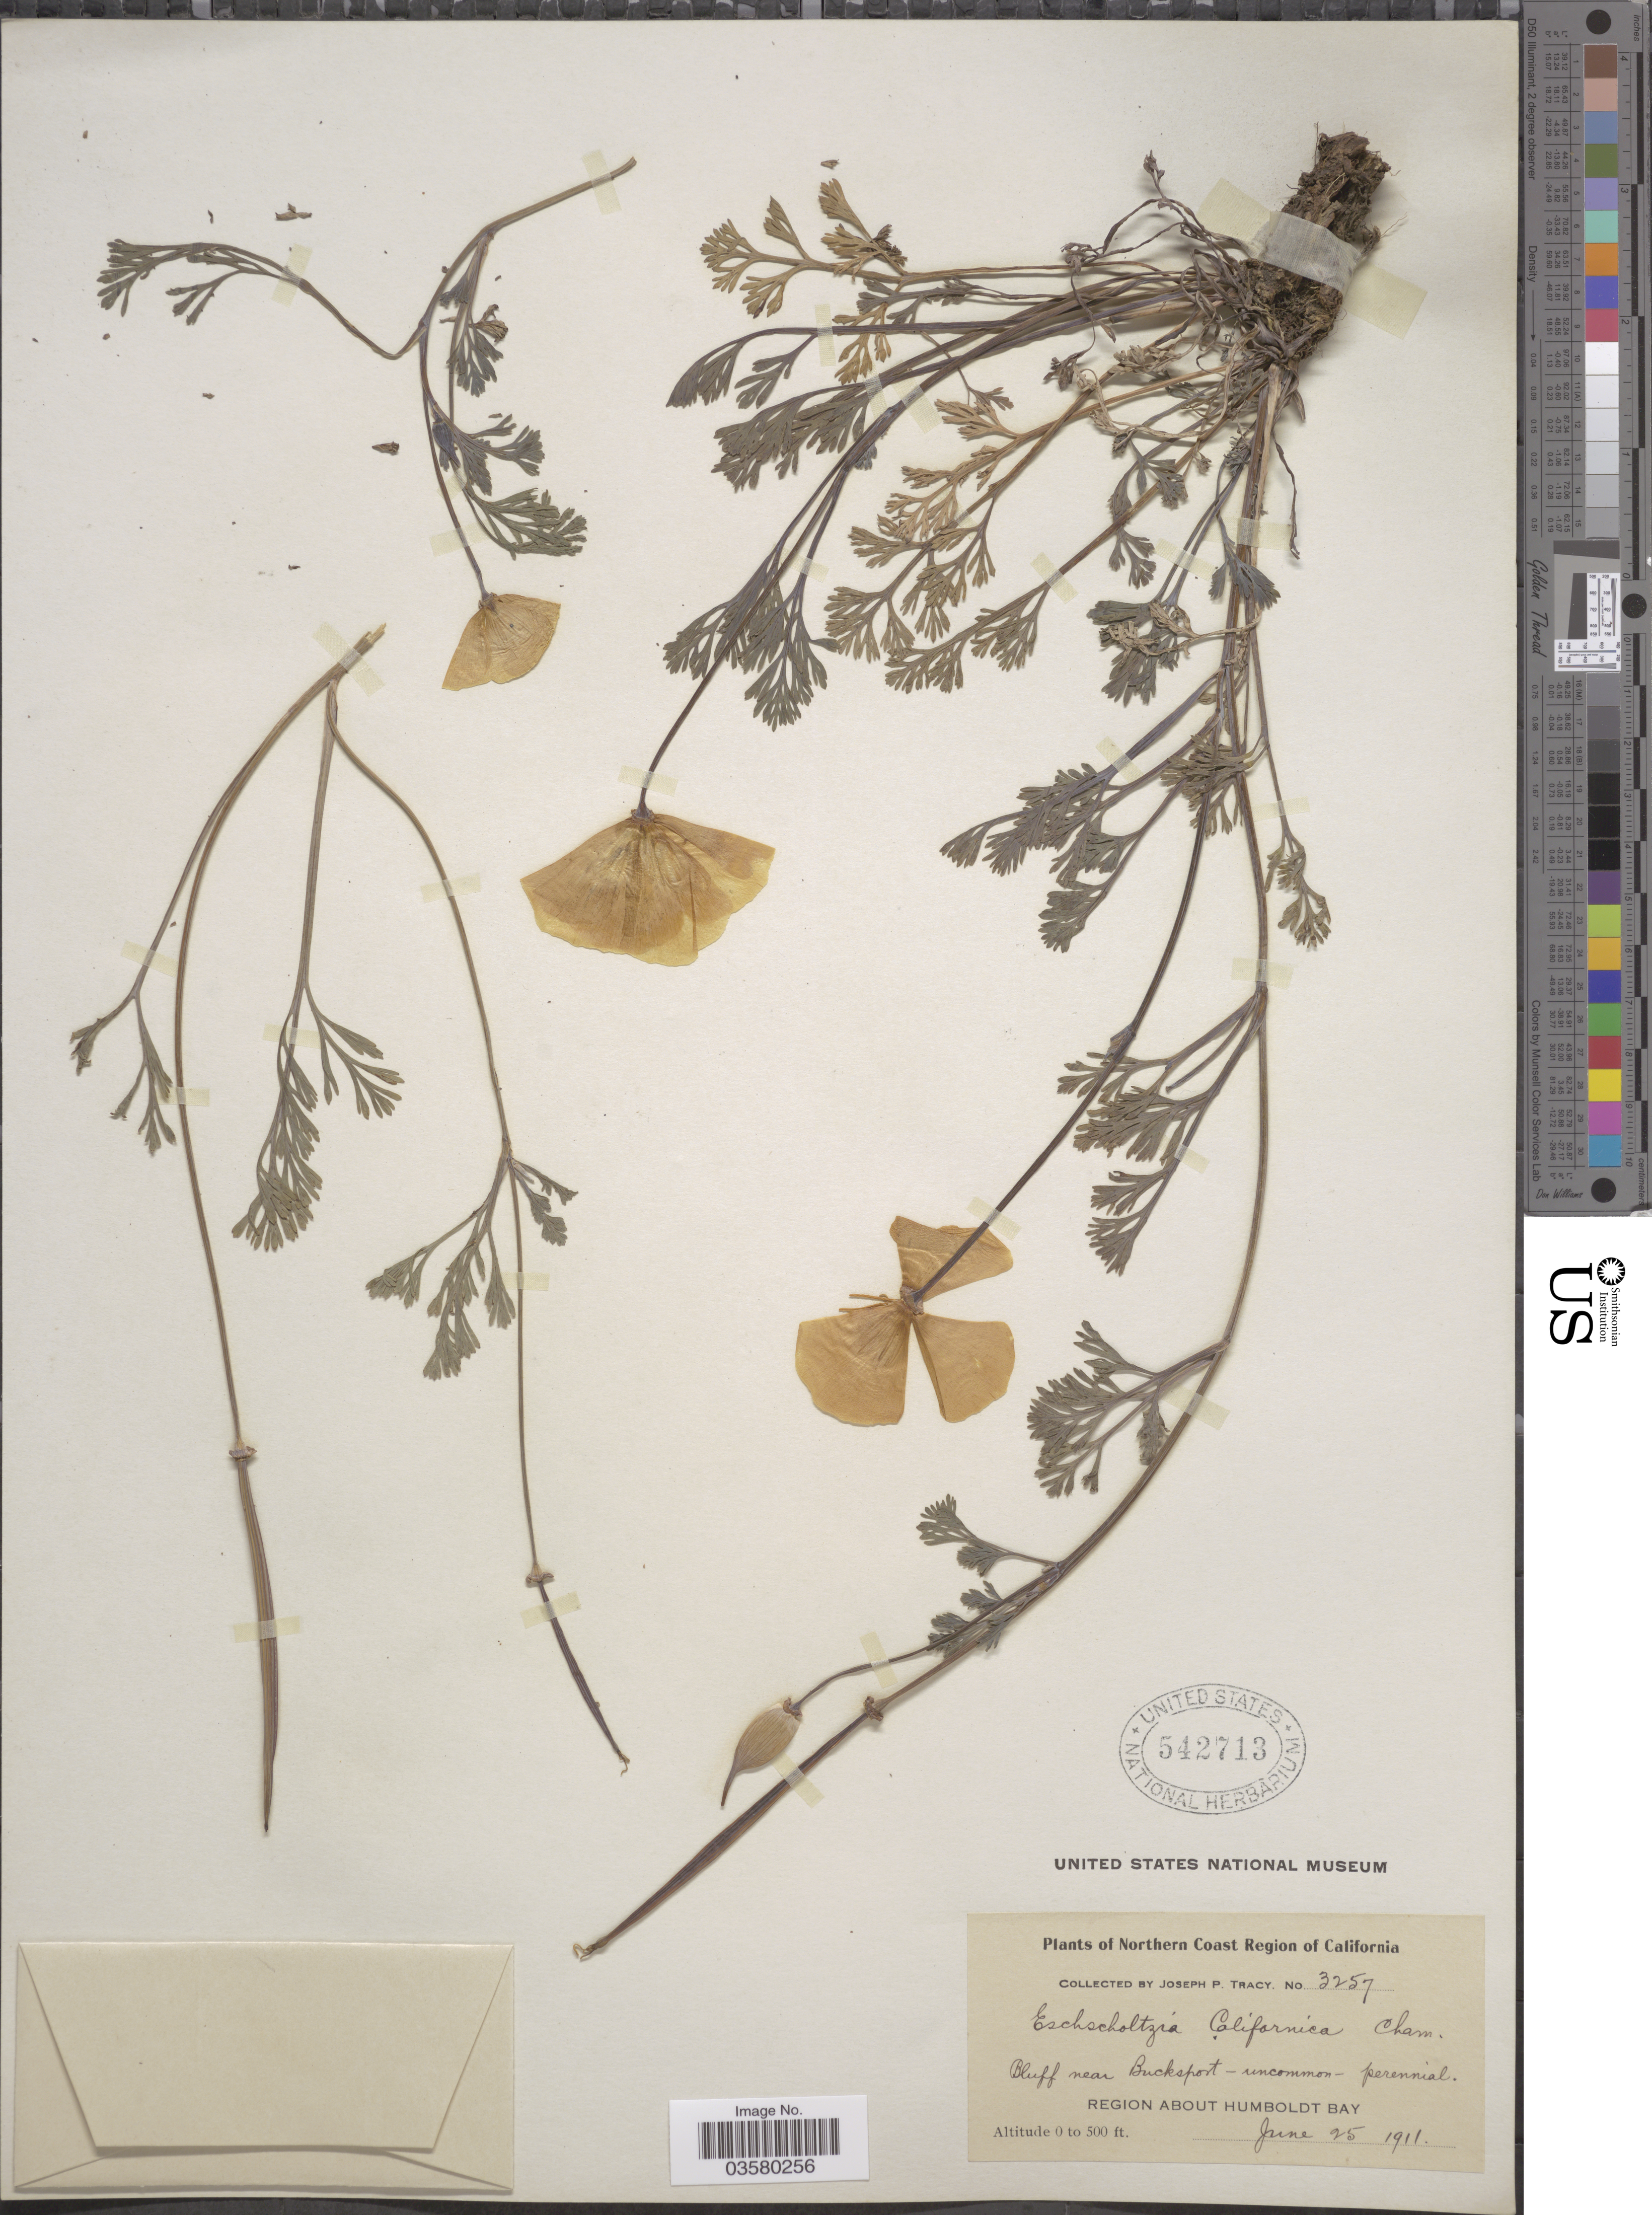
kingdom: Plantae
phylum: Tracheophyta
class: Magnoliopsida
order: Ranunculales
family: Papaveraceae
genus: Eschscholzia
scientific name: Eschscholzia californica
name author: Cham.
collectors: J. Tracy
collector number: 3257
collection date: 1911-06-25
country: United States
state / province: California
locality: Northern Coast Region of California. Bluff near Bucksport. Region about Humboldt Bay.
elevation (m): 0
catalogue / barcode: US 542713